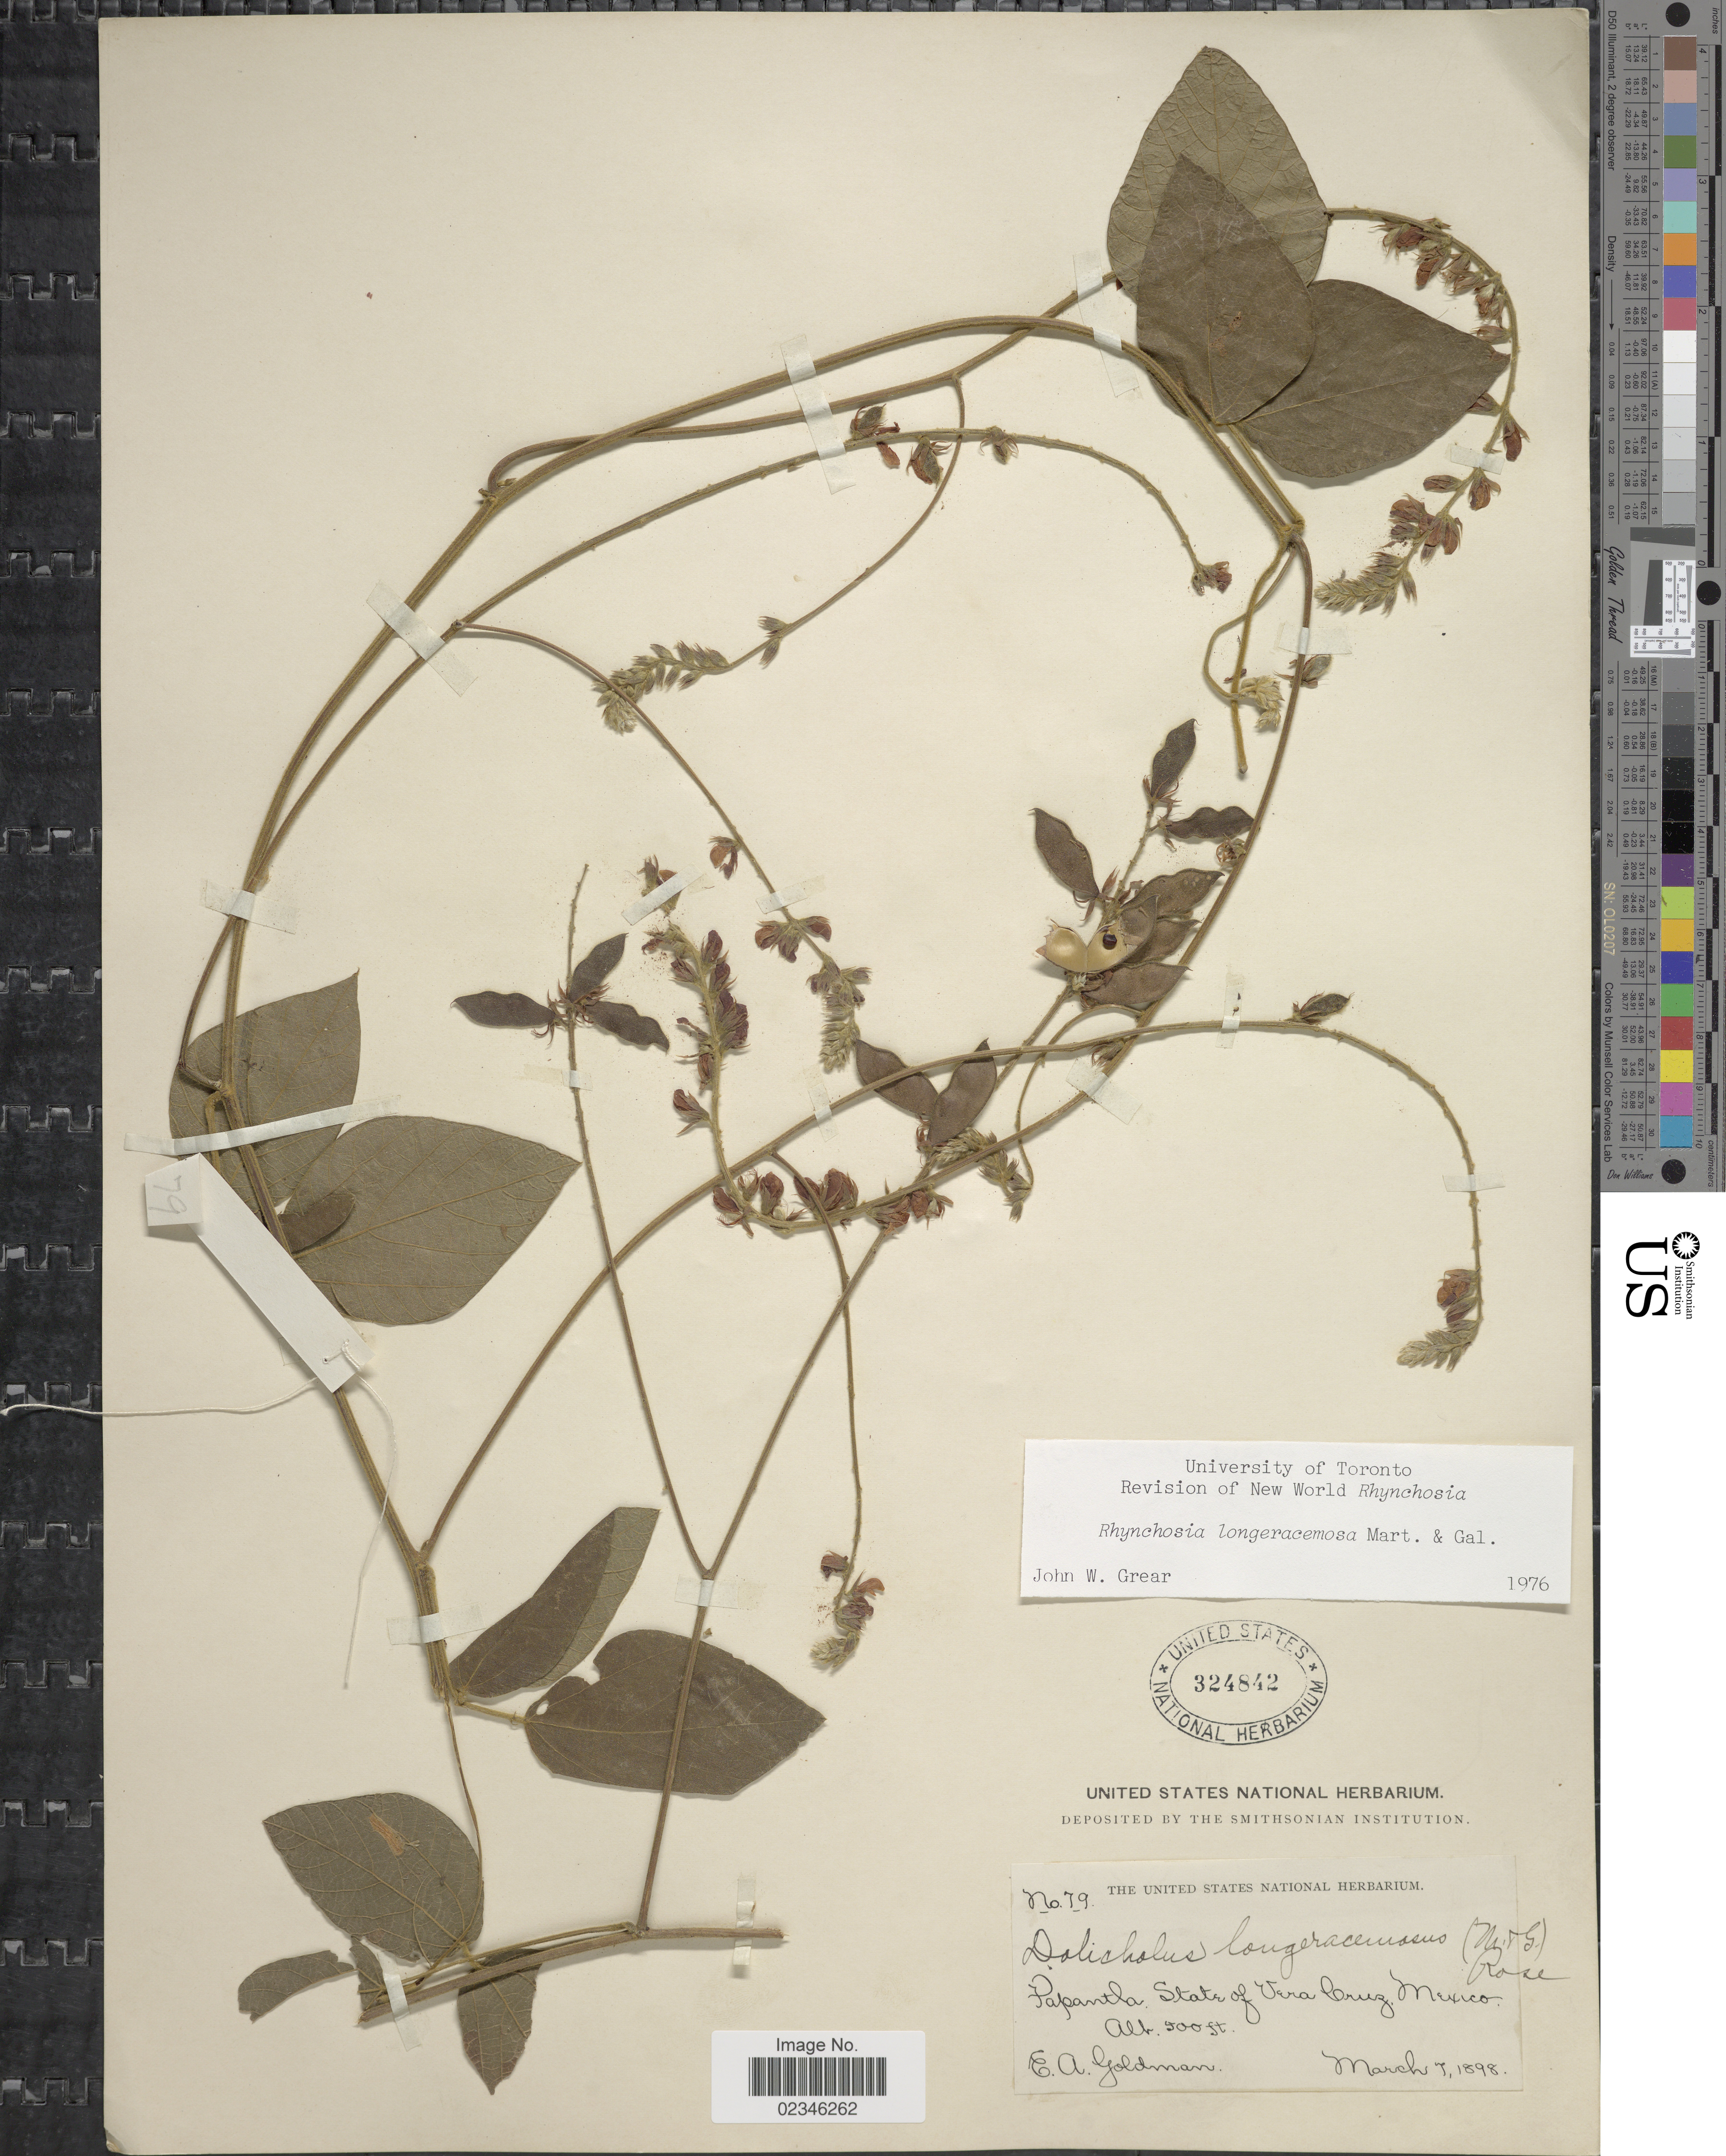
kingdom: Plantae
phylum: Tracheophyta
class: Magnoliopsida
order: Fabales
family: Fabaceae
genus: Rhynchosia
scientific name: Rhynchosia longeracemosa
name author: M. Martens & Galeotti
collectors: E. A. Goldman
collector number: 79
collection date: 1898-03-07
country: Mexico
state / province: Veracruz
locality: Papantla. State of Vera Cruz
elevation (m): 152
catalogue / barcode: US 324842